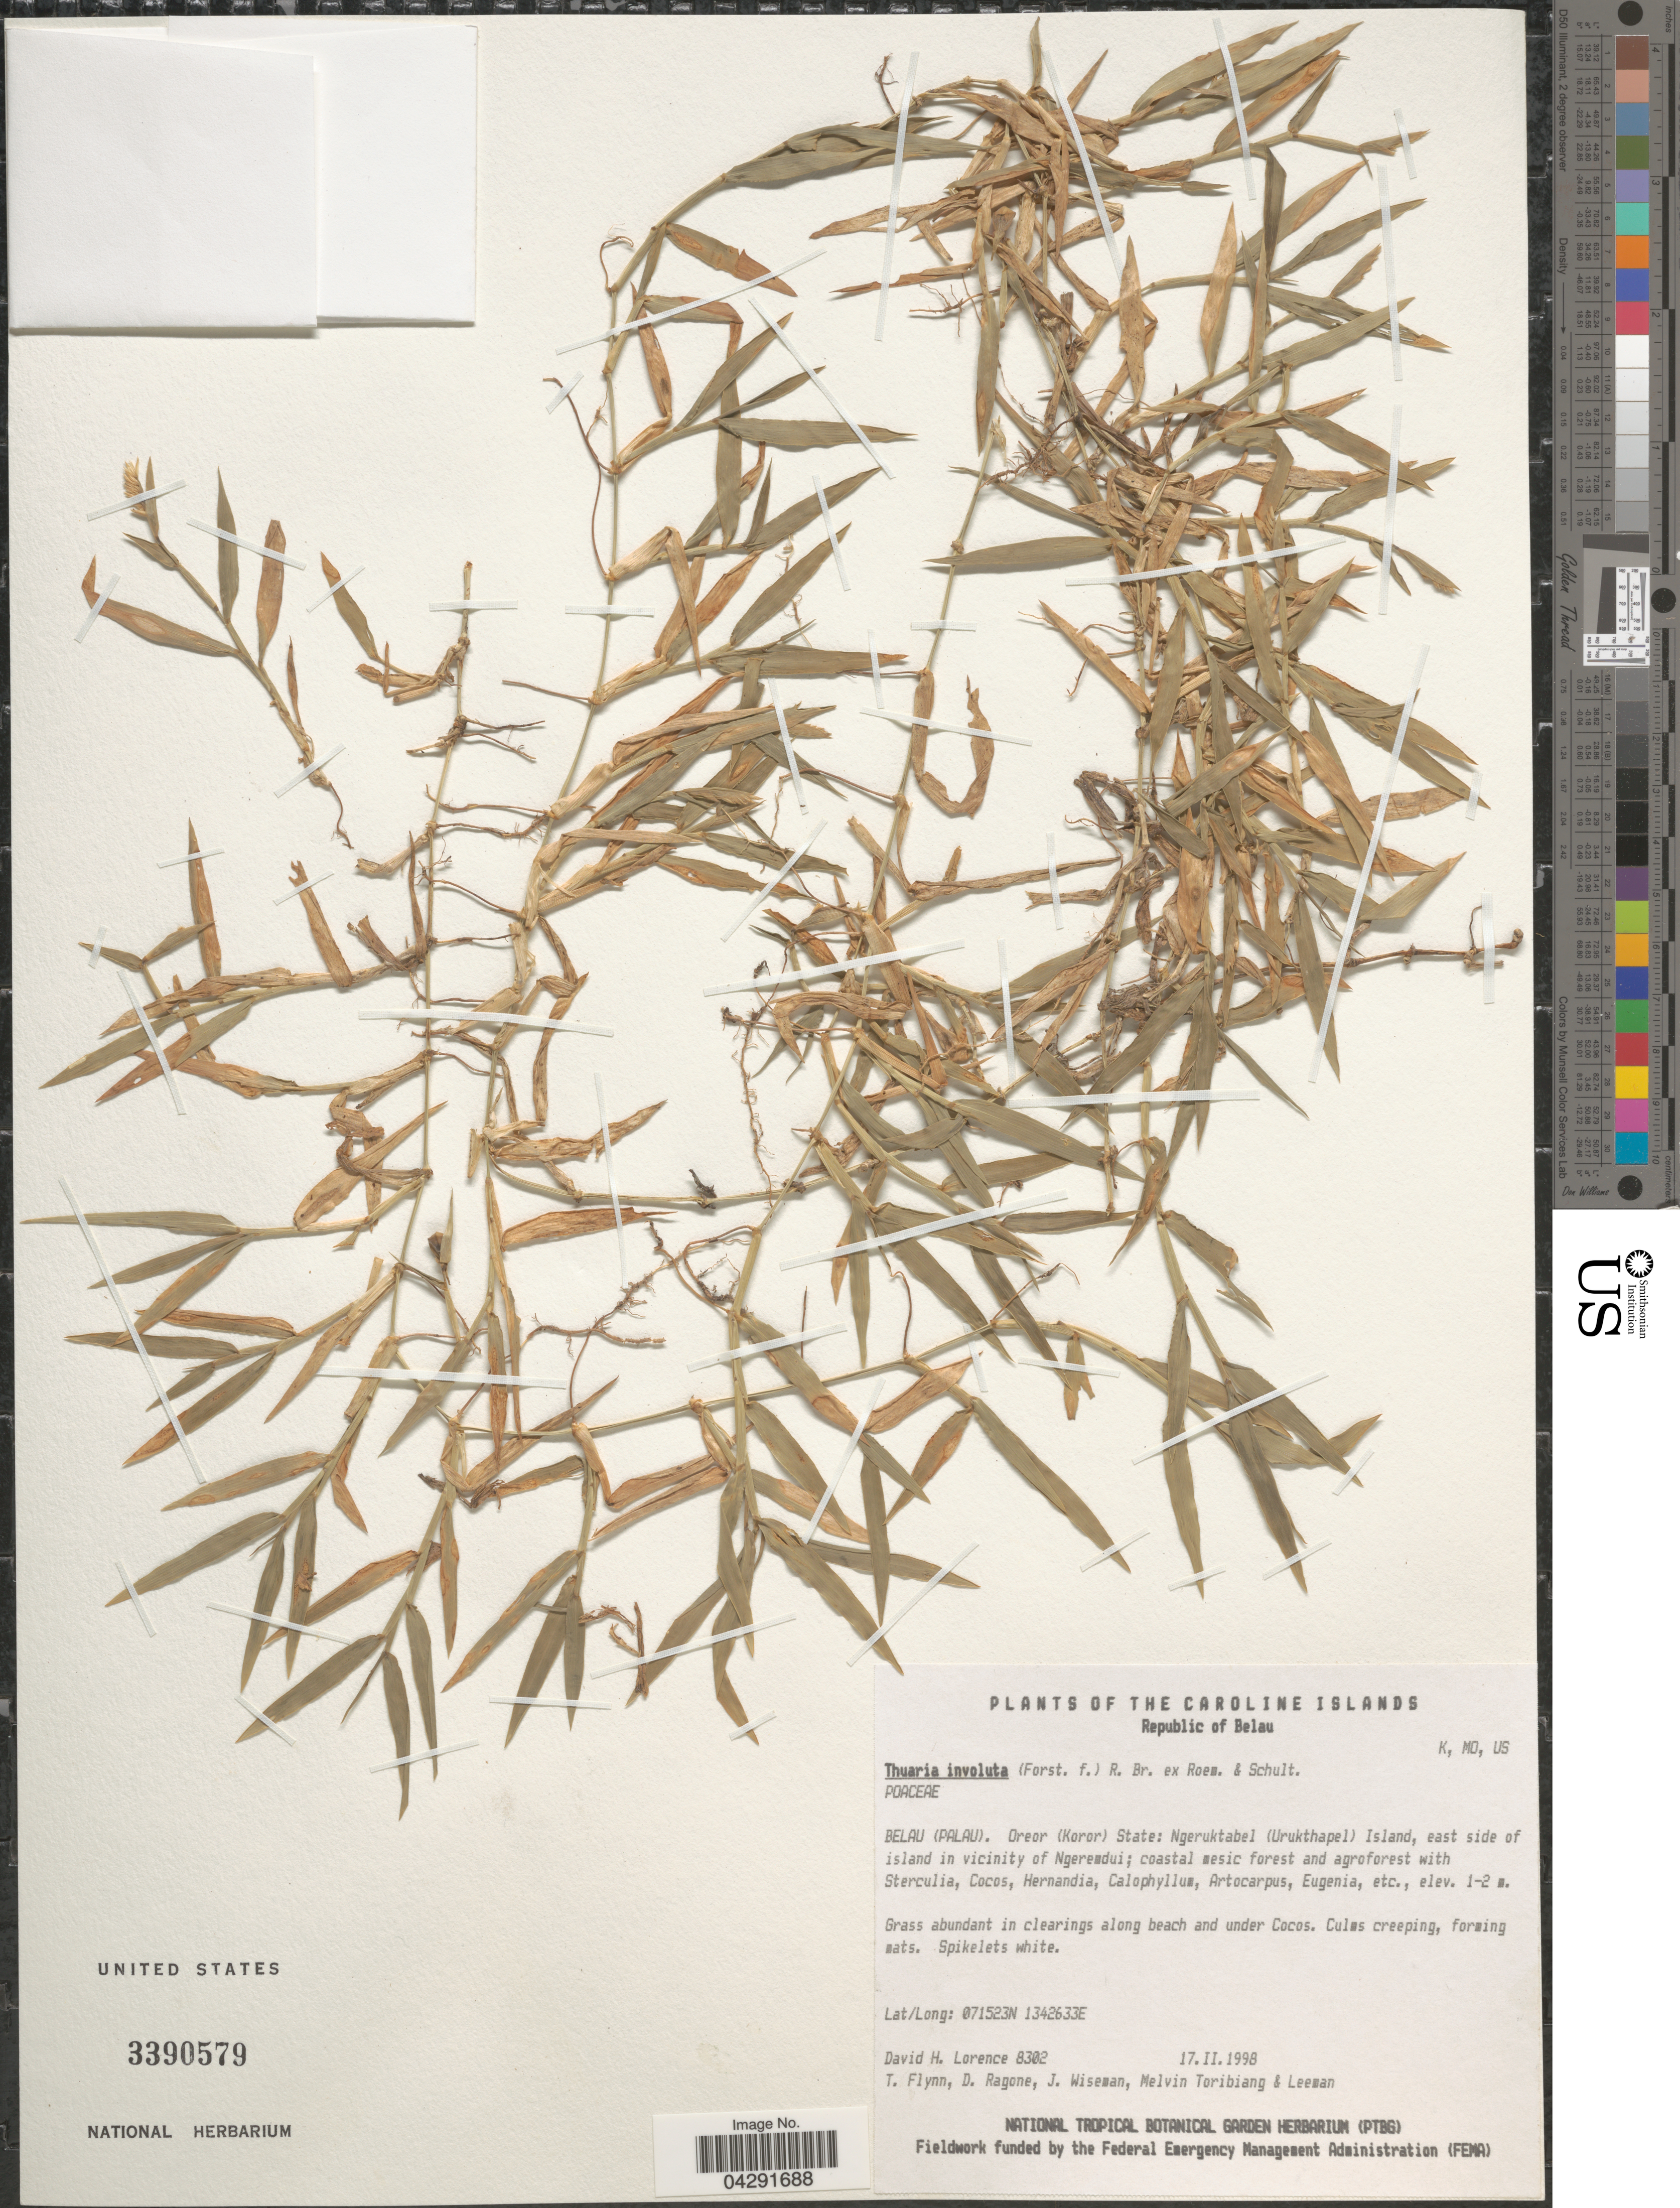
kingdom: Plantae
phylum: Tracheophyta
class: Liliopsida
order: Poales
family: Poaceae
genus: Thuarea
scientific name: Thuarea involuta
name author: (G. Forst.) R. Br. ex Sm.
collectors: D. Lorence, T. Flynn, D. Ragone, J. Wiseman & et al.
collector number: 8302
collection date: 1998-02-17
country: Palau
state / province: Koror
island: Ngeruktabel [Urukthapel]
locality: Caroline Islands. Republic of Belau. Belau (Palau), Oreor (Koror) State: Ngeruktabel (Urukthapel) Island, east side of island in vicinity of Ngeremdui.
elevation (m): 1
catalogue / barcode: US 3390579